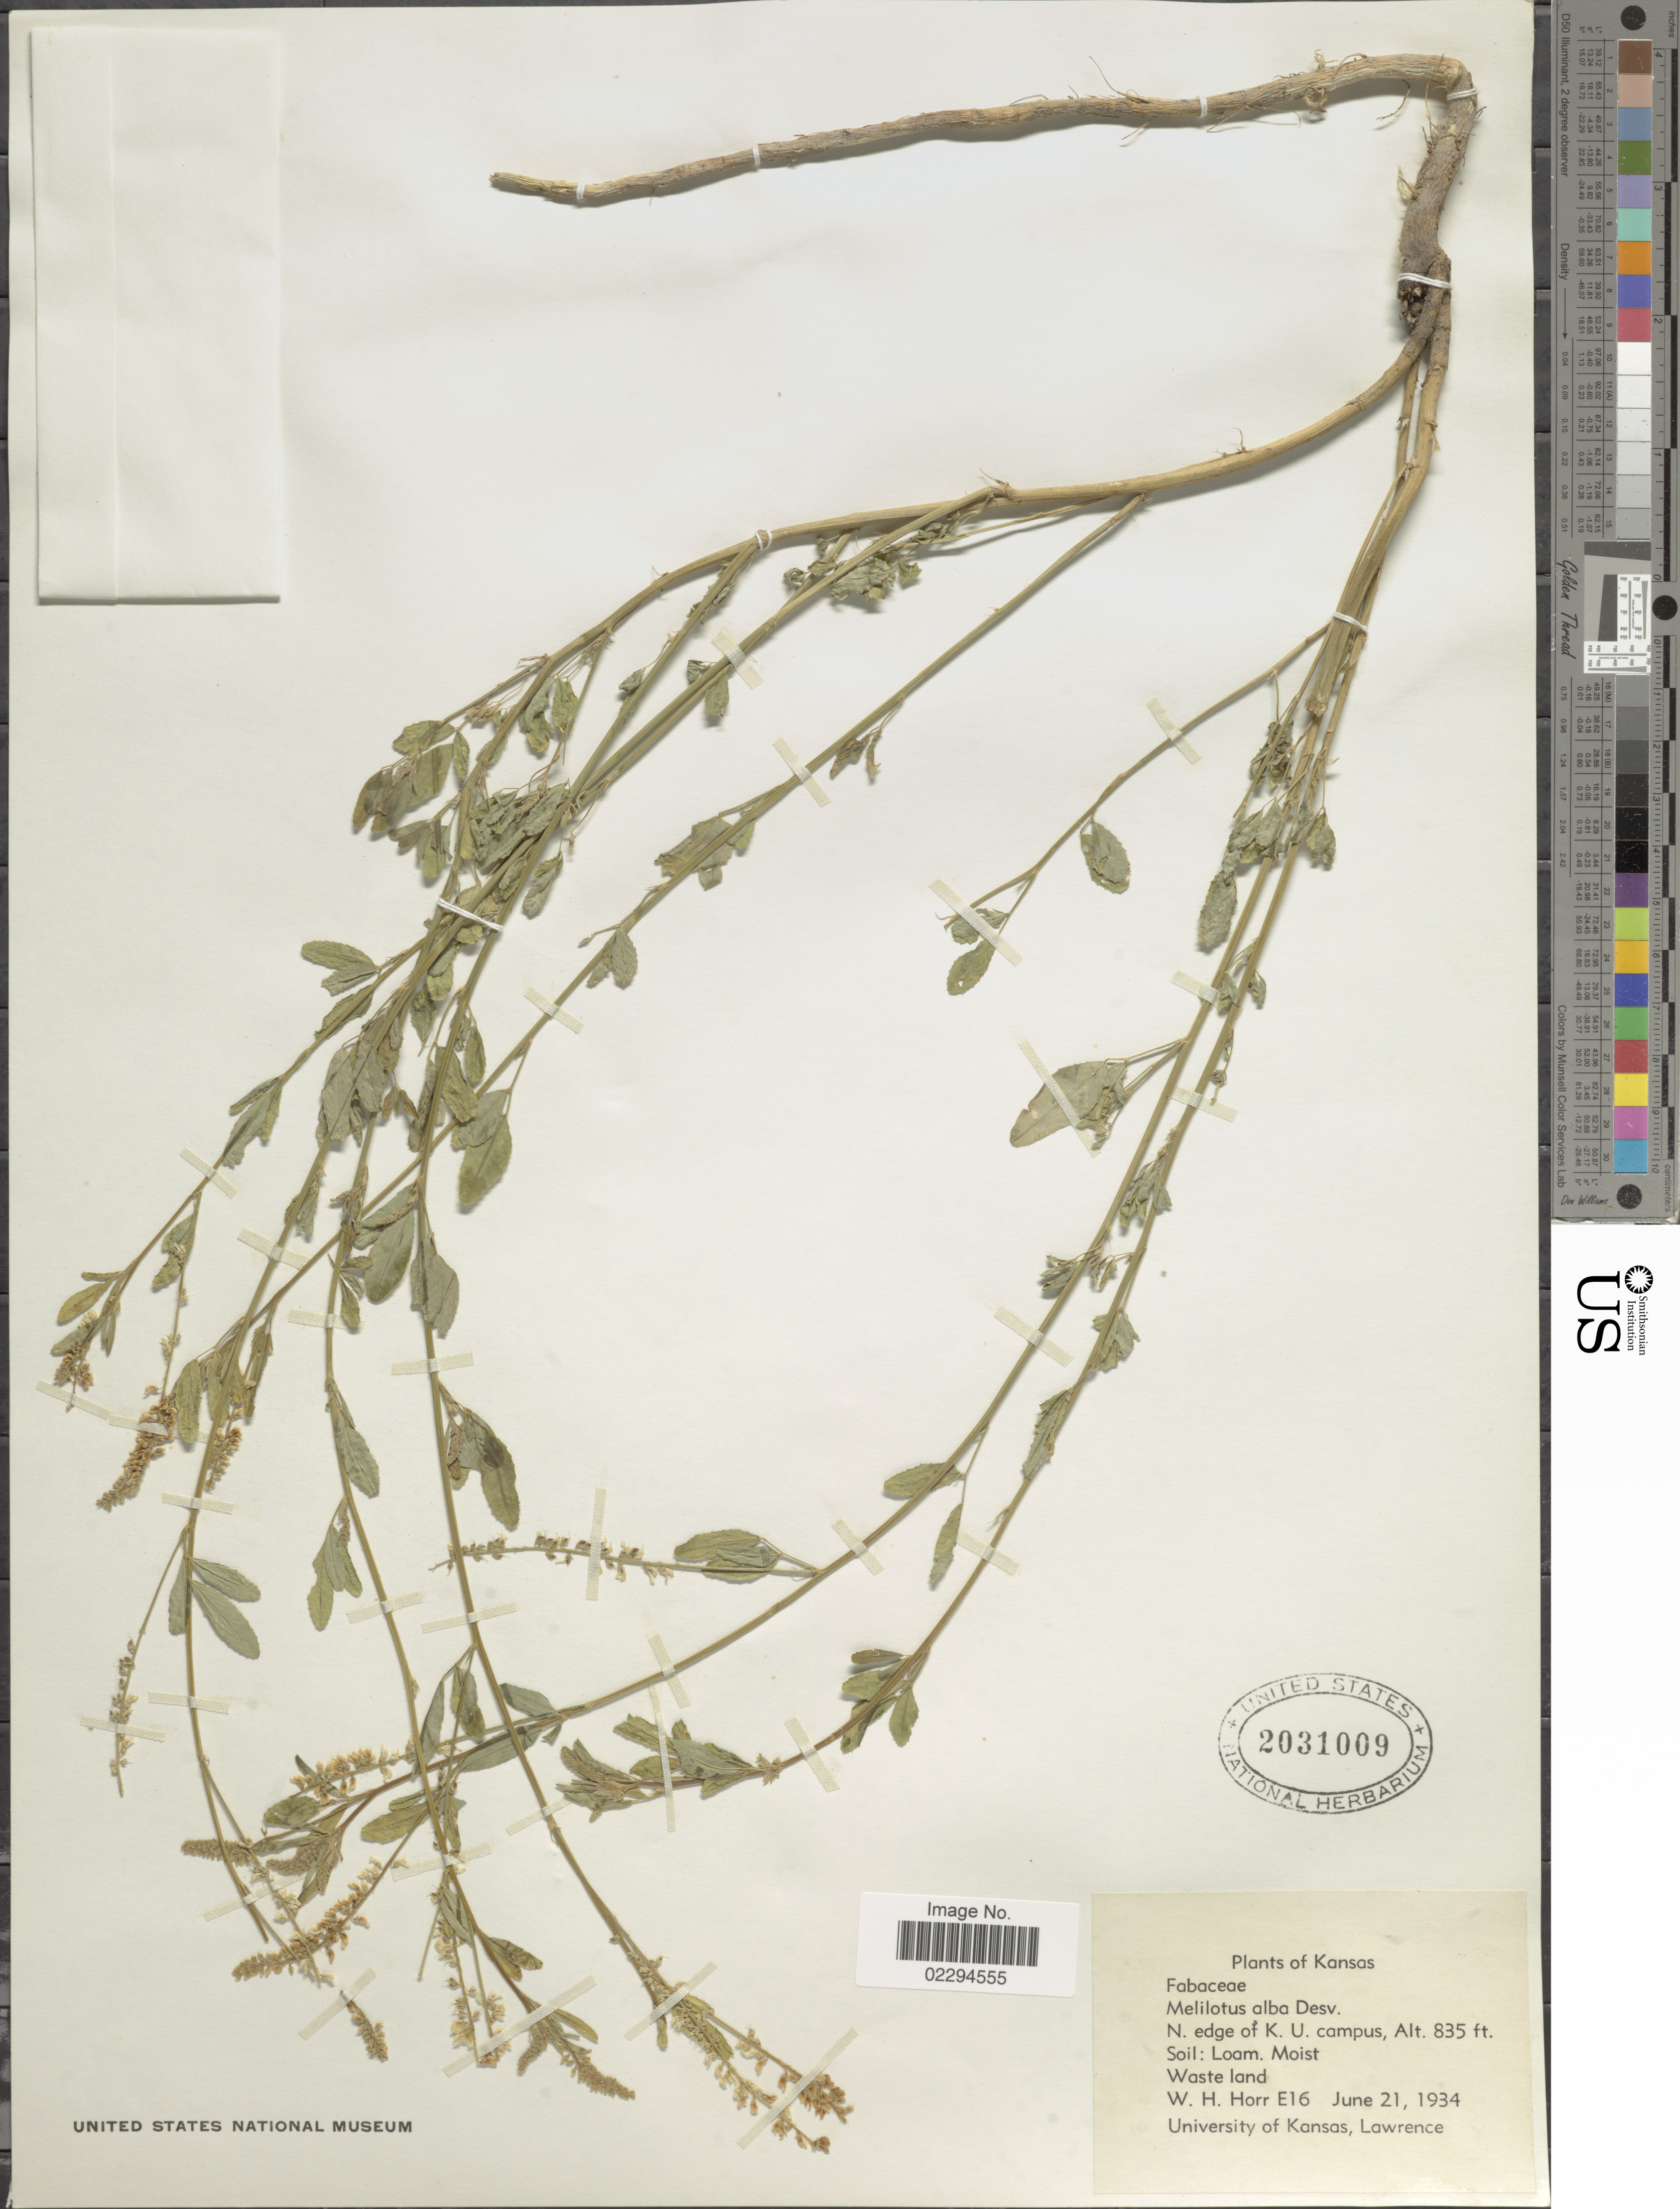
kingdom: Plantae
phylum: Tracheophyta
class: Magnoliopsida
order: Fabales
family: Fabaceae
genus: Melilotus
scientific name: Melilotus albus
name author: Medik.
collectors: W. H. Horr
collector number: E16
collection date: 1934-06-21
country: United States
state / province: Kansas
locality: N. edge of K. U. campus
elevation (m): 255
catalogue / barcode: US 2031009